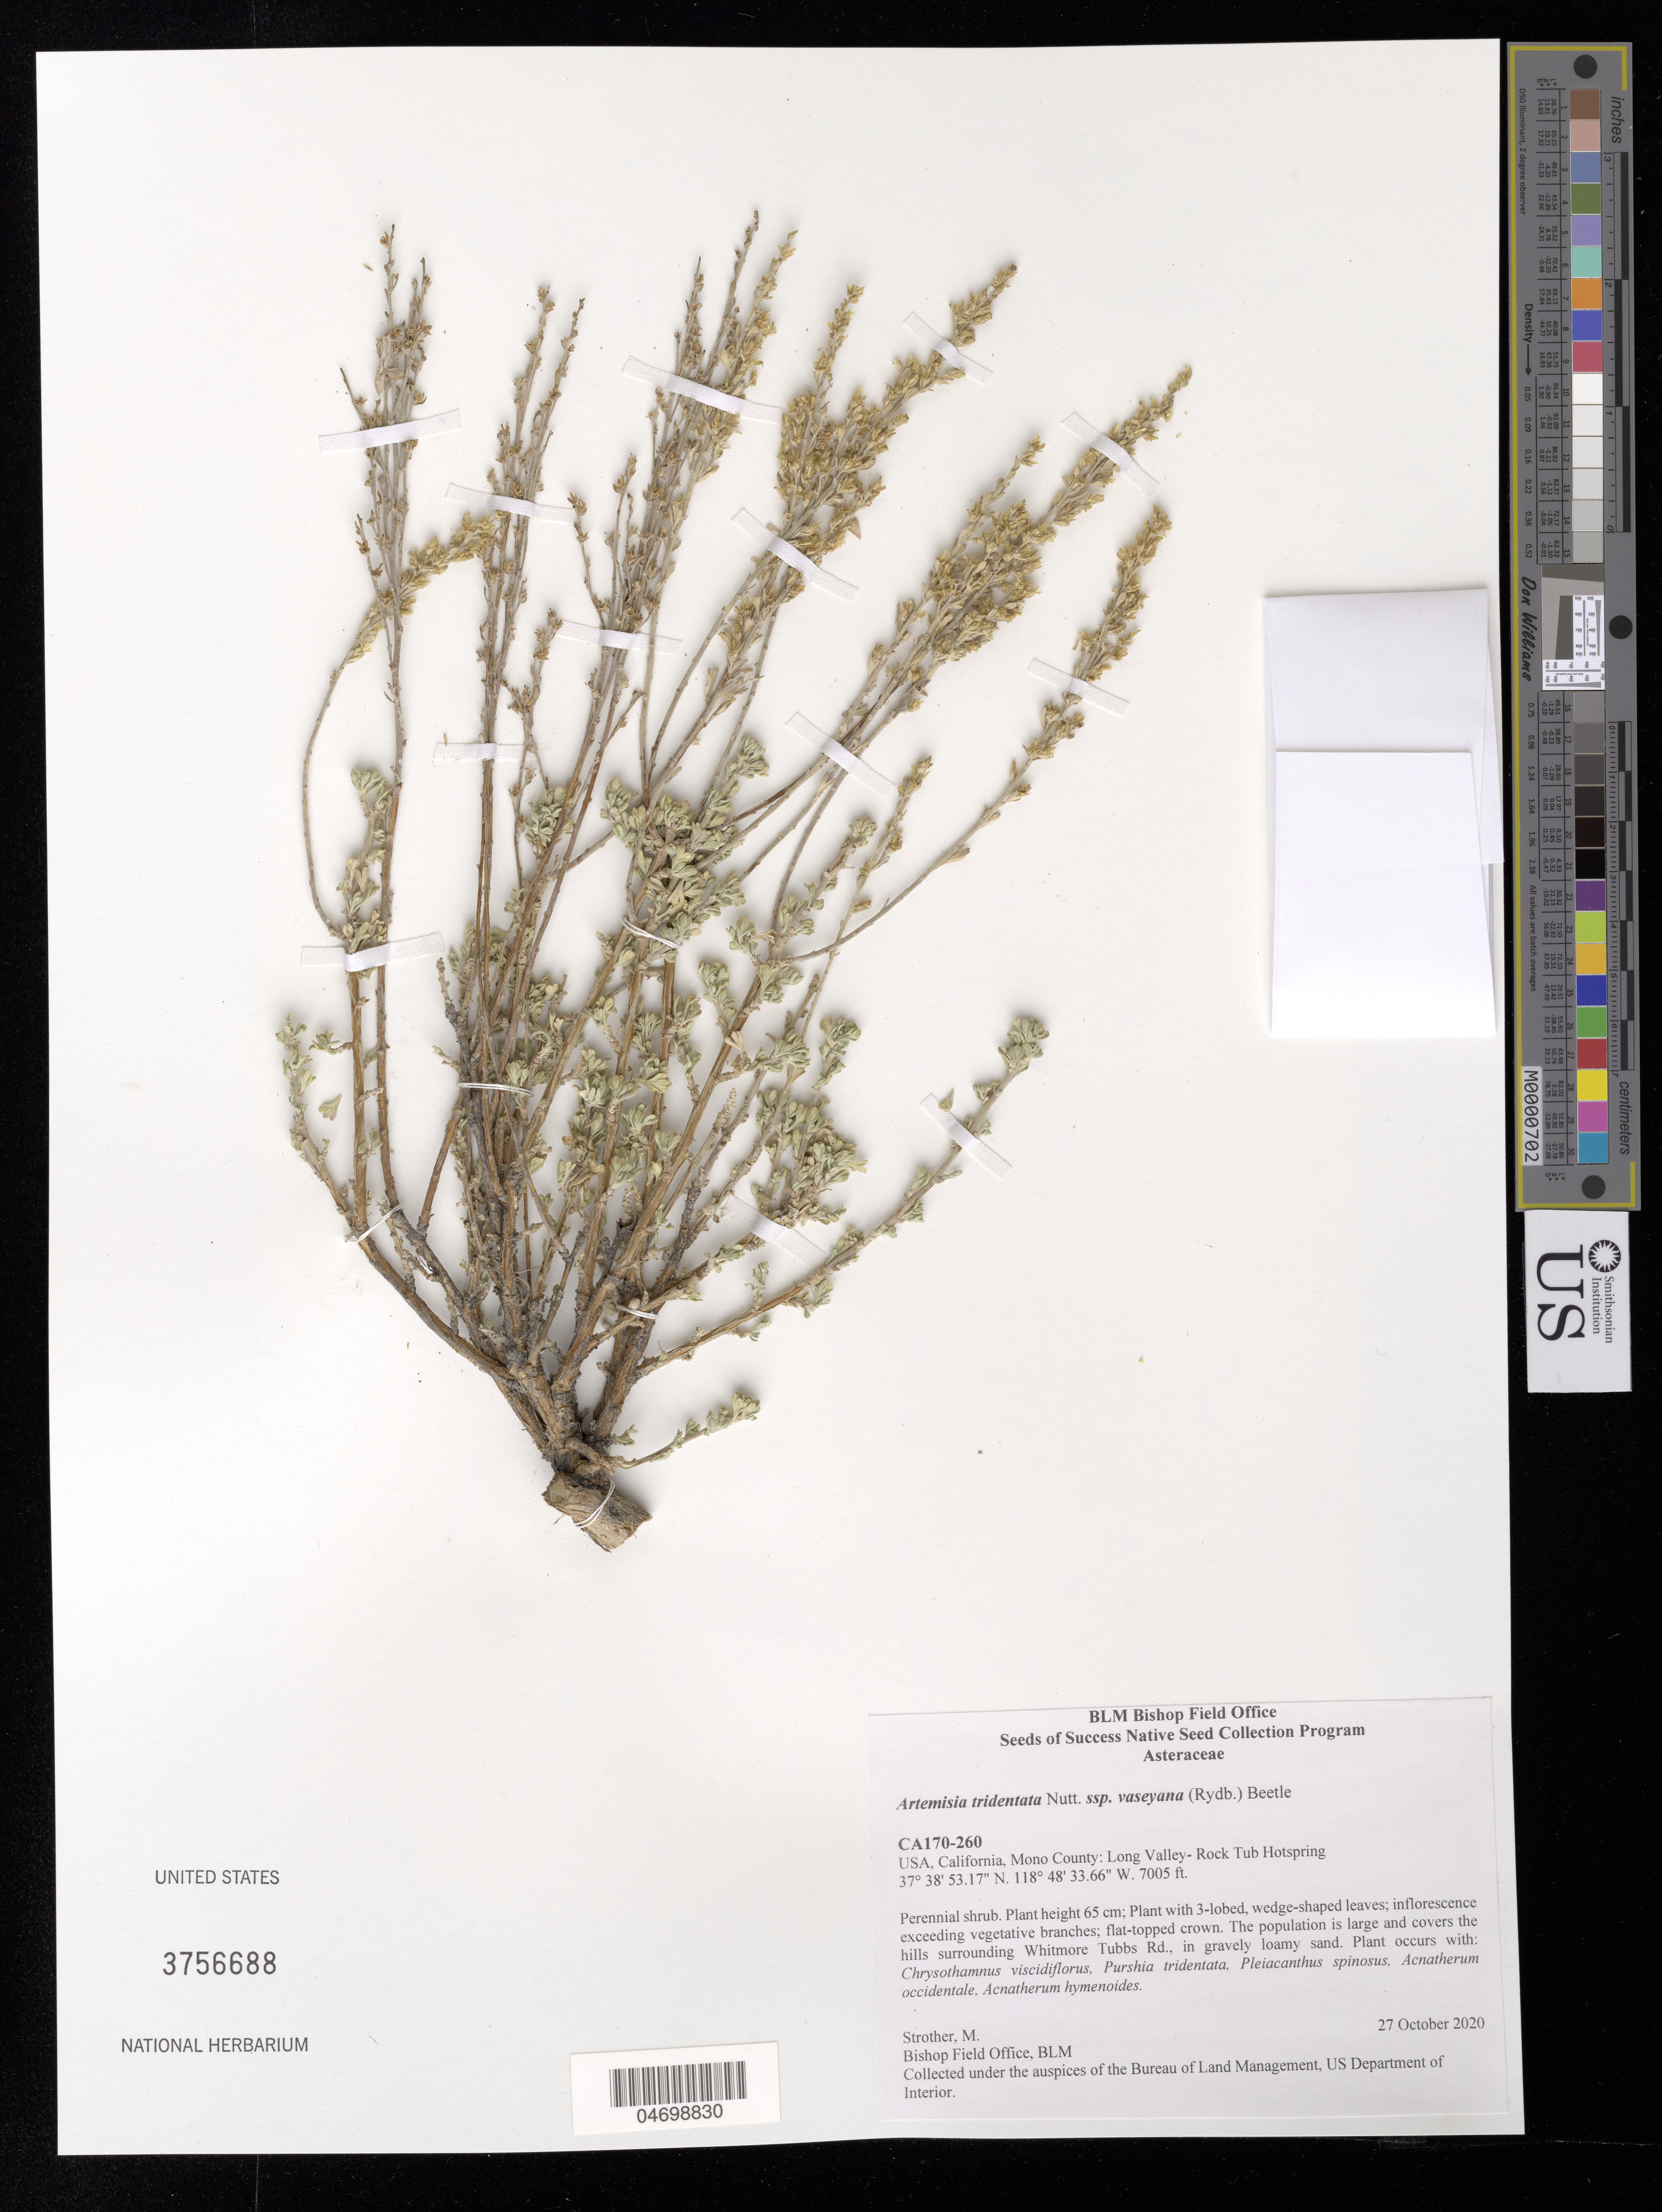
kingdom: Plantae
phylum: Tracheophyta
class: Magnoliopsida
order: Asterales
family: Asteraceae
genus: Artemisia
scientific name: Artemisia tridentata subsp. vaseyana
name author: (Rydb.) Beetle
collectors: M. Strother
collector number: CA170-260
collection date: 2020-10-27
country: United States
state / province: California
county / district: Mono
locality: Long Valley - Rock Tub Hotspring. Whitmore Tubbs Rd.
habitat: Gravelly loamy sand. With Purshia tridentata, Acnatherum occidentale, etc.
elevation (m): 2135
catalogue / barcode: US 3756688